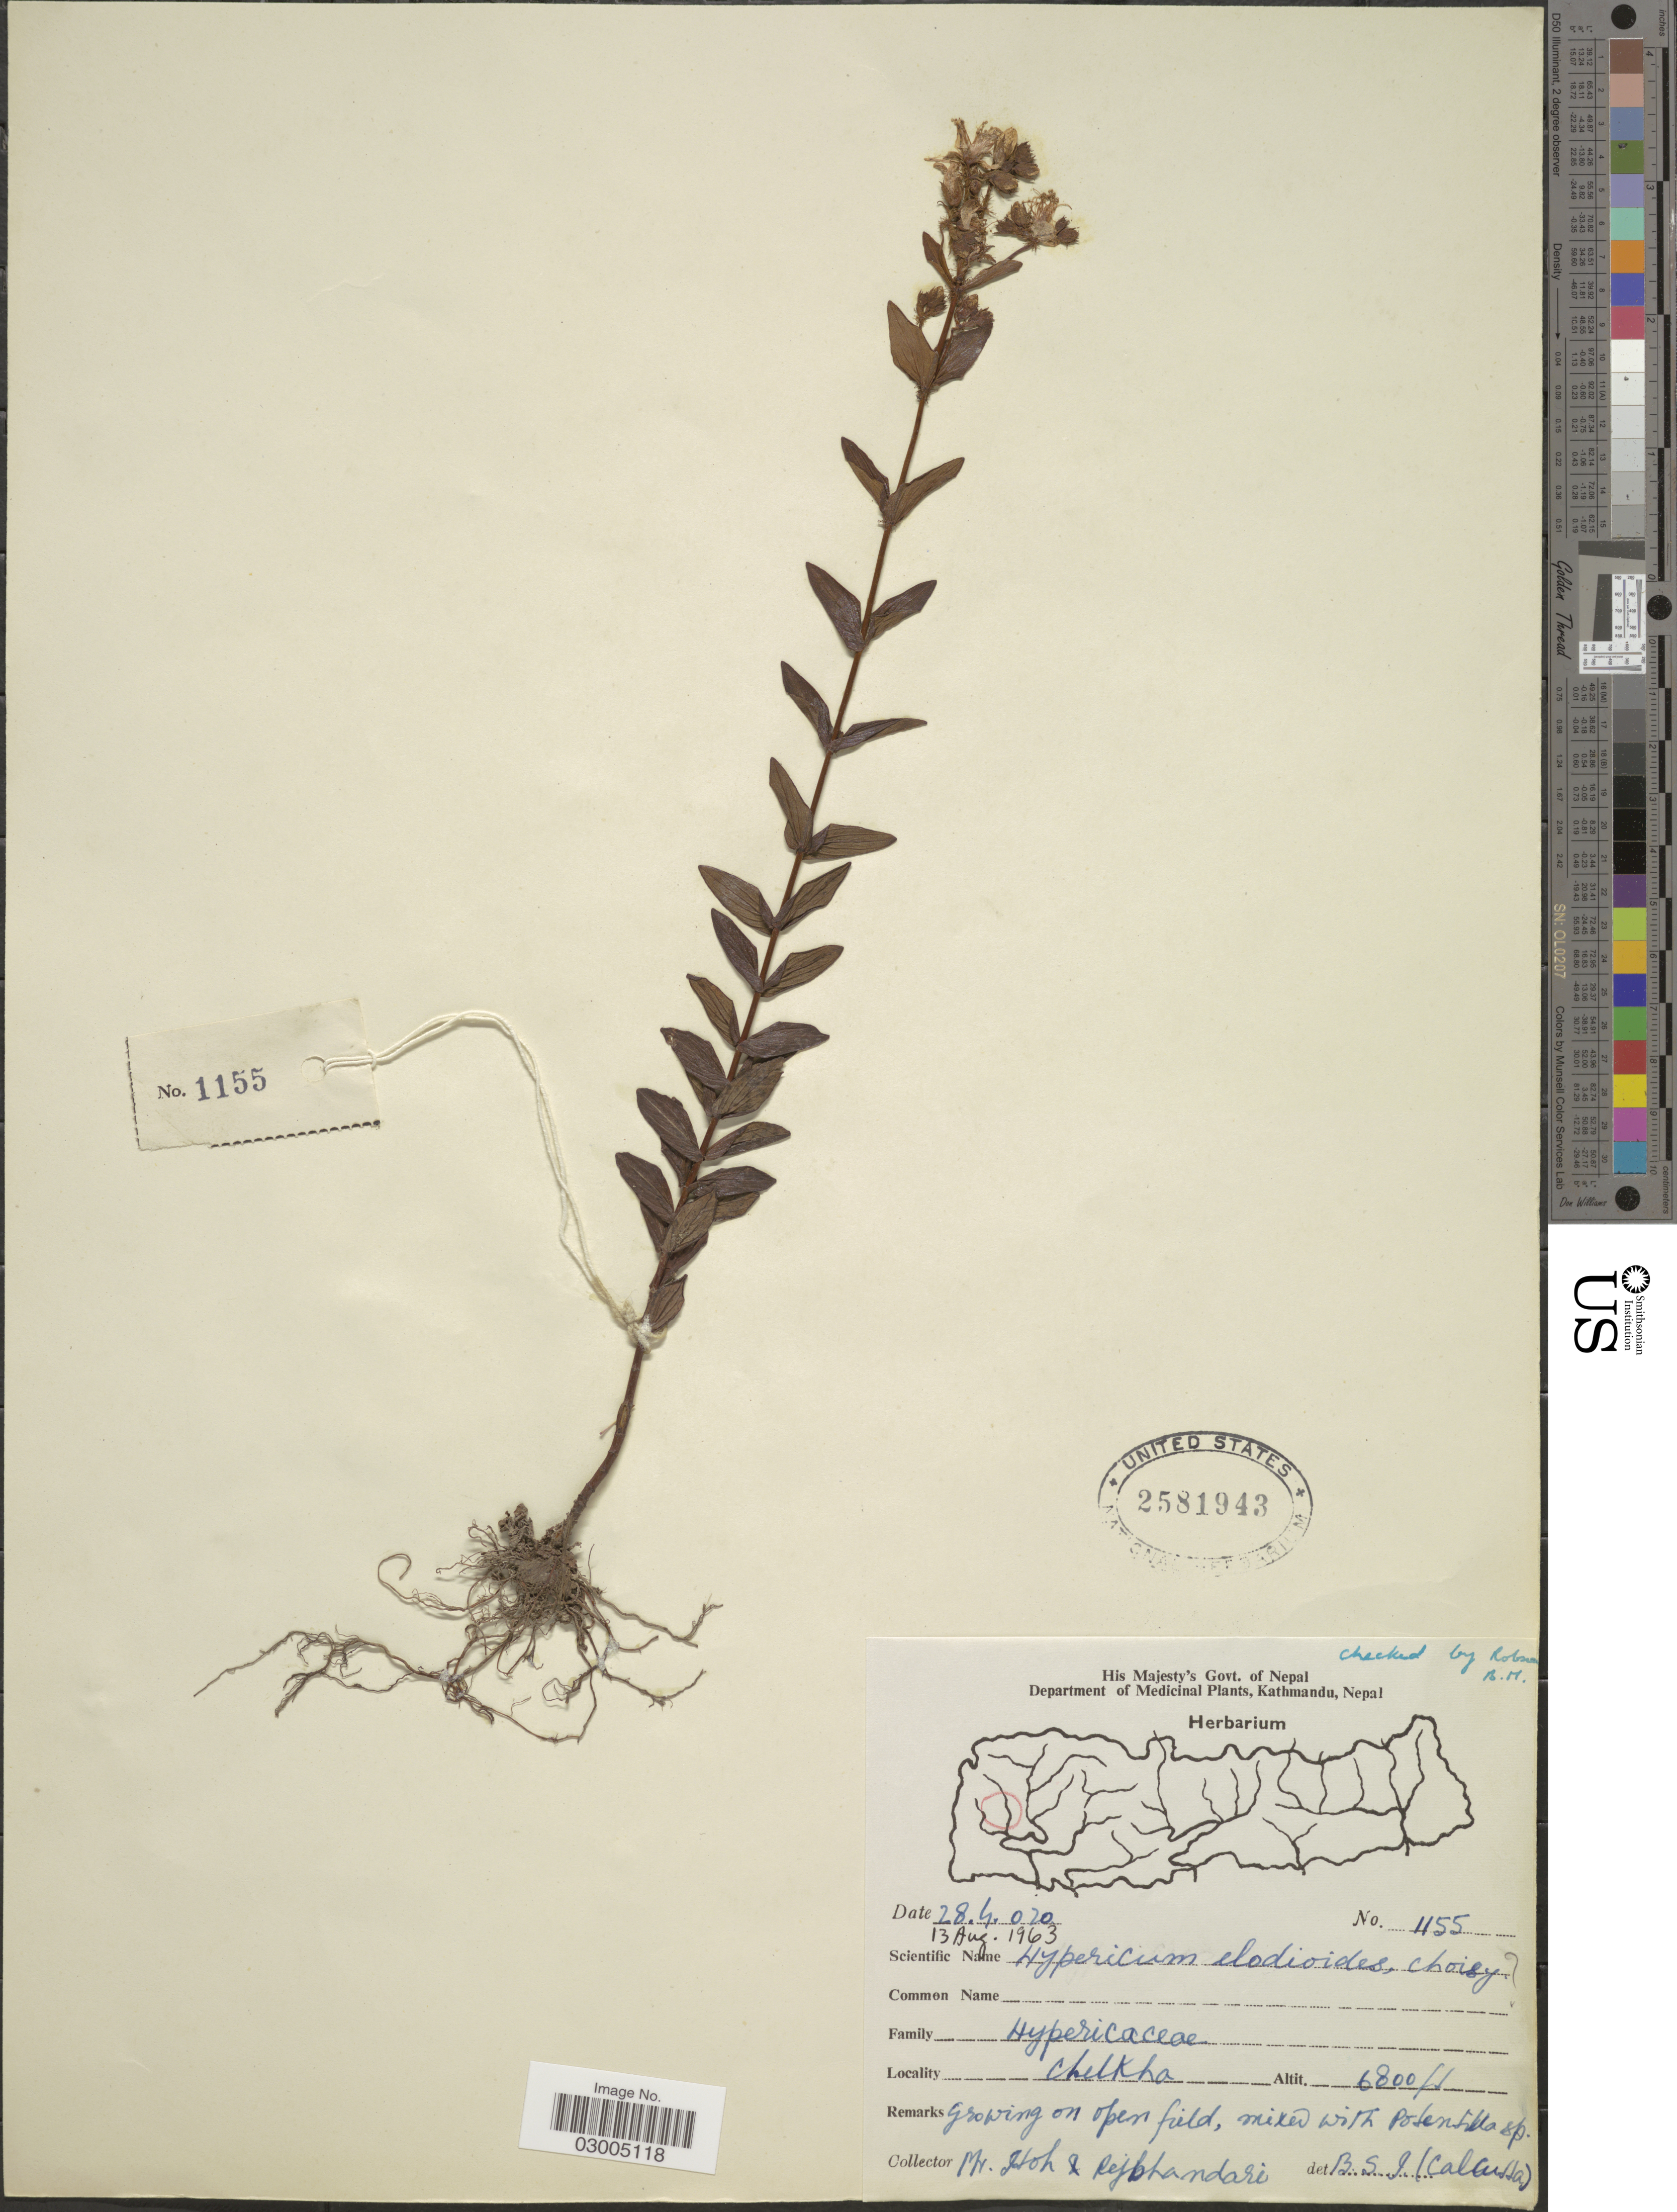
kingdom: Plantae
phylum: Tracheophyta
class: Magnoliopsida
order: Malpighiales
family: Hypericaceae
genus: Hypericum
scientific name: Hypericum elodeoides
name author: Choisy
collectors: -. Itoh & Rajbhandari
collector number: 1155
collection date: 1920-04-28/1963-08-13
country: Nepal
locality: Chelkha.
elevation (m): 2073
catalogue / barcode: US 2581943